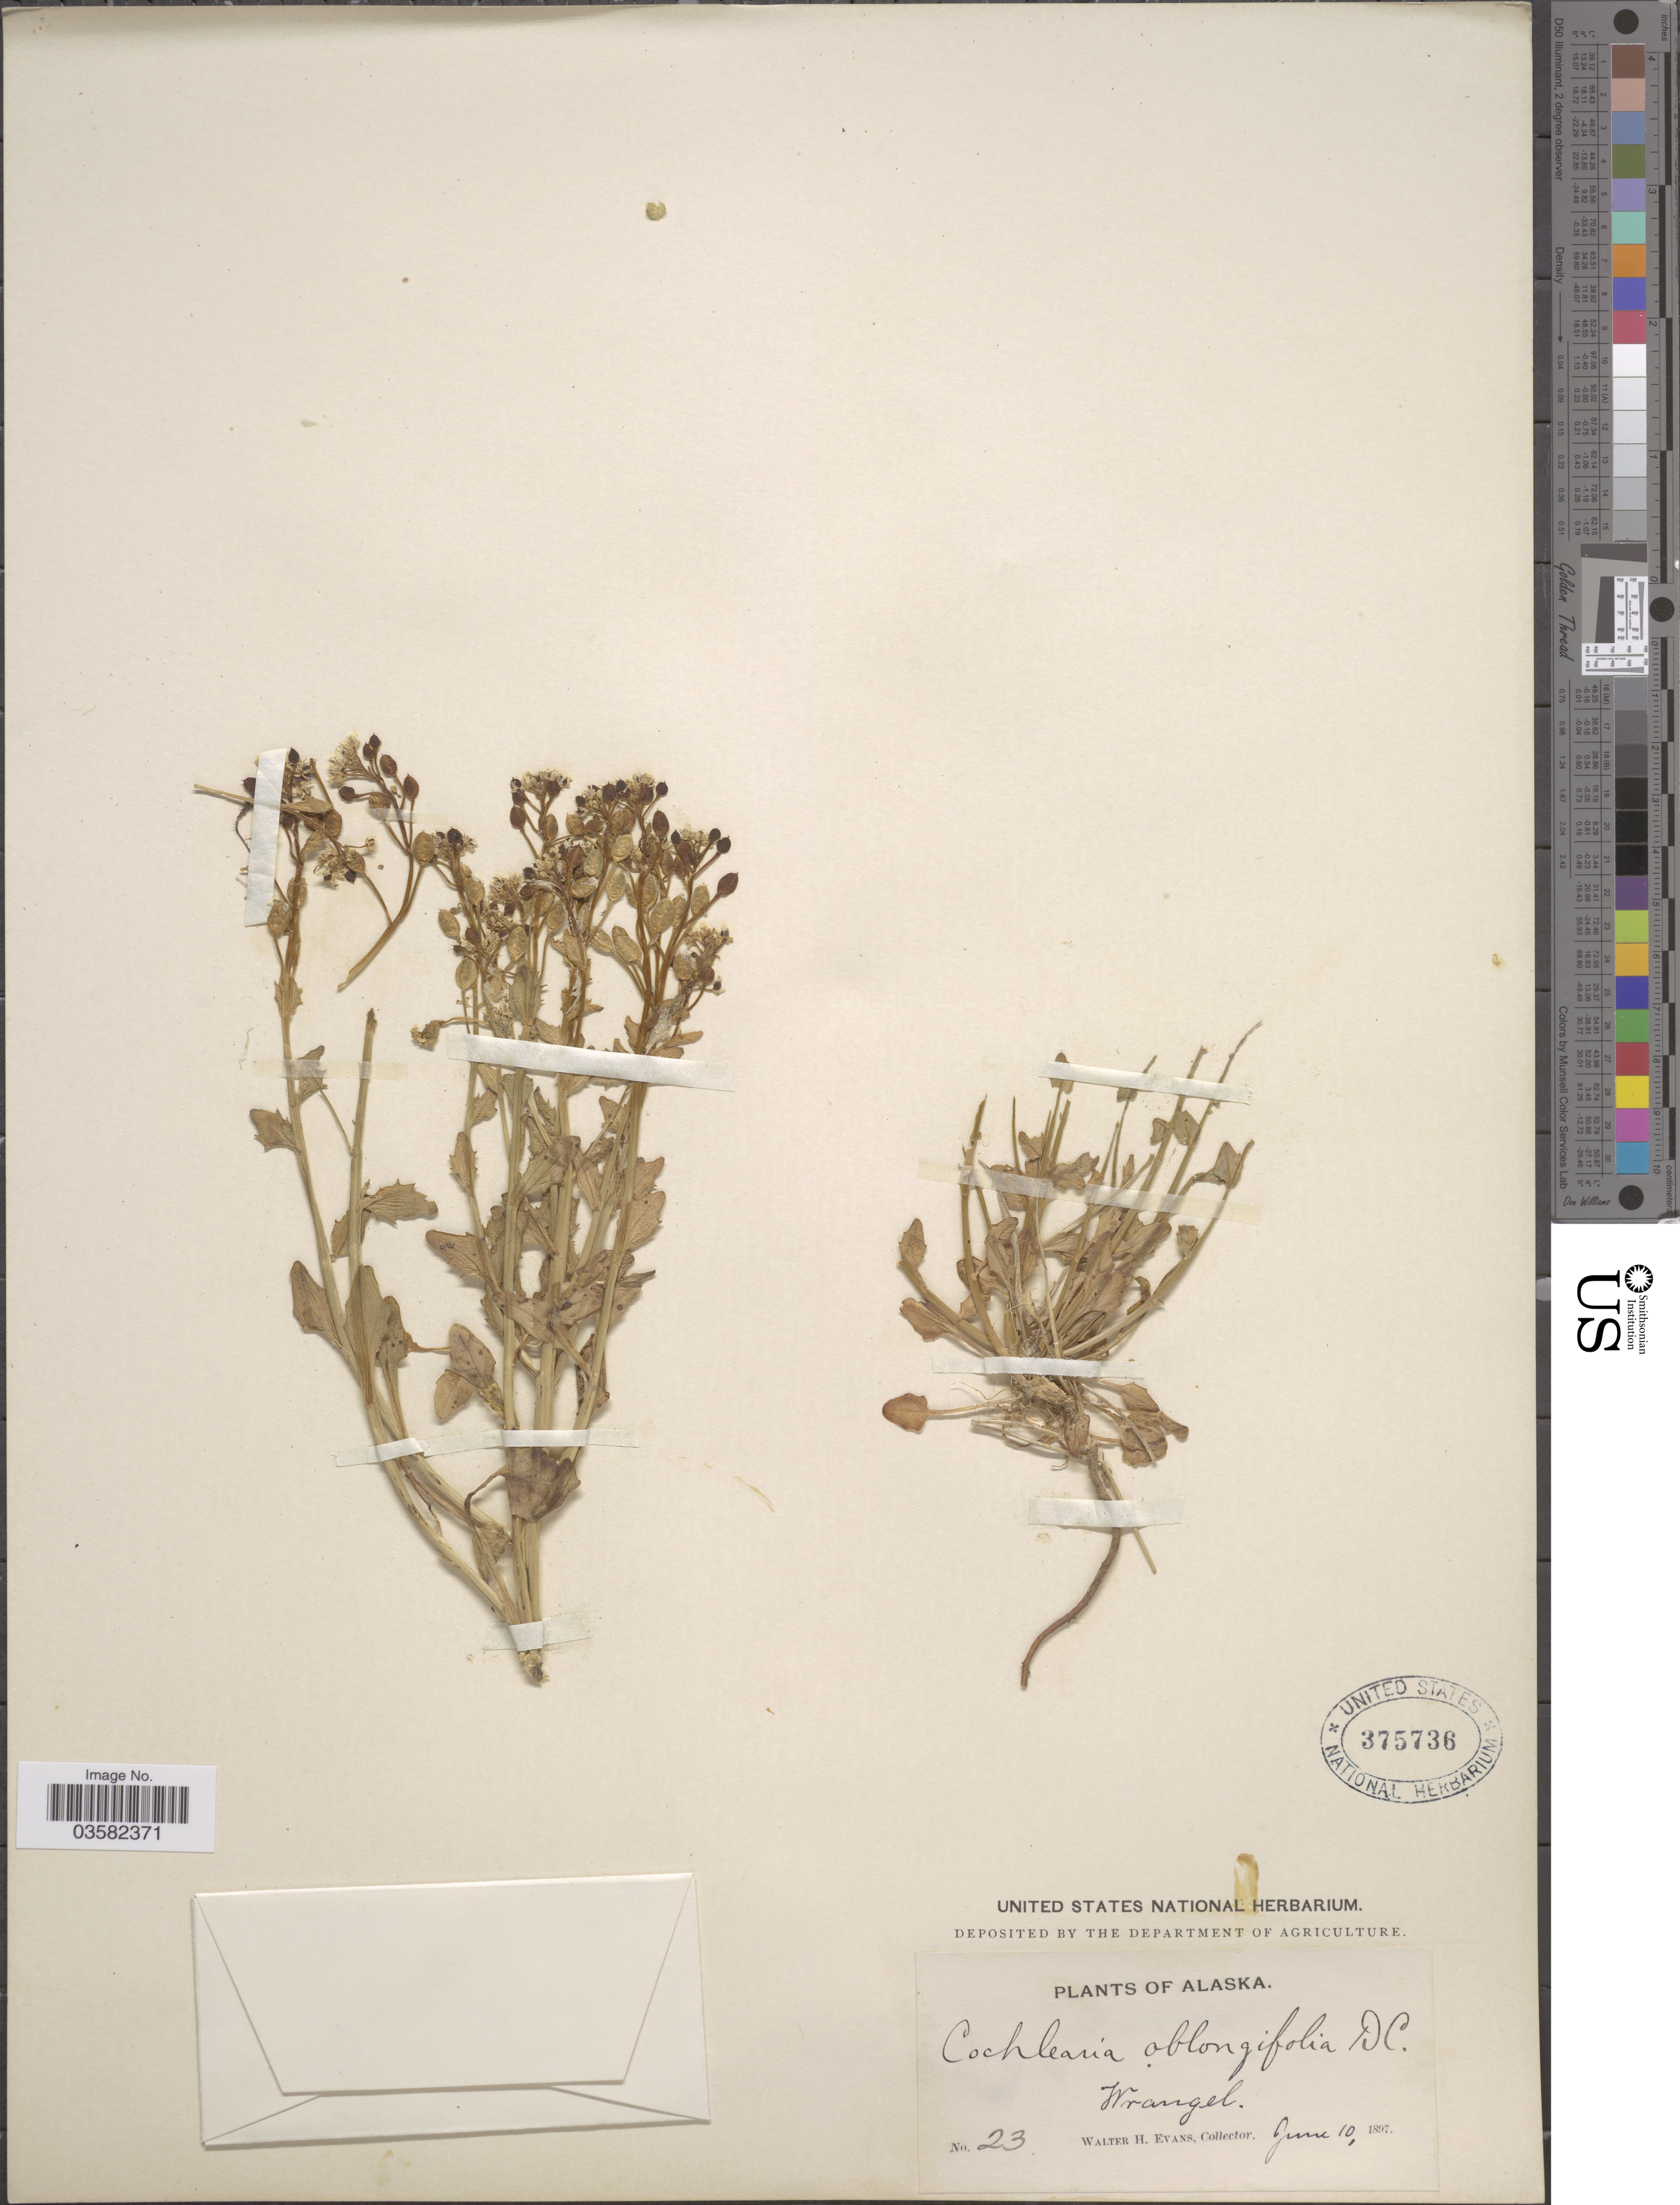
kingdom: Plantae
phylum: Tracheophyta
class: Magnoliopsida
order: Brassicales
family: Brassicaceae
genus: Cochlearia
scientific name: Cochlearia oblongifolia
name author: DC.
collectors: W. H. Evans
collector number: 23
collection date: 1897-06-10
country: United States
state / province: Alaska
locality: Wrangell.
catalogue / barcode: US 375736